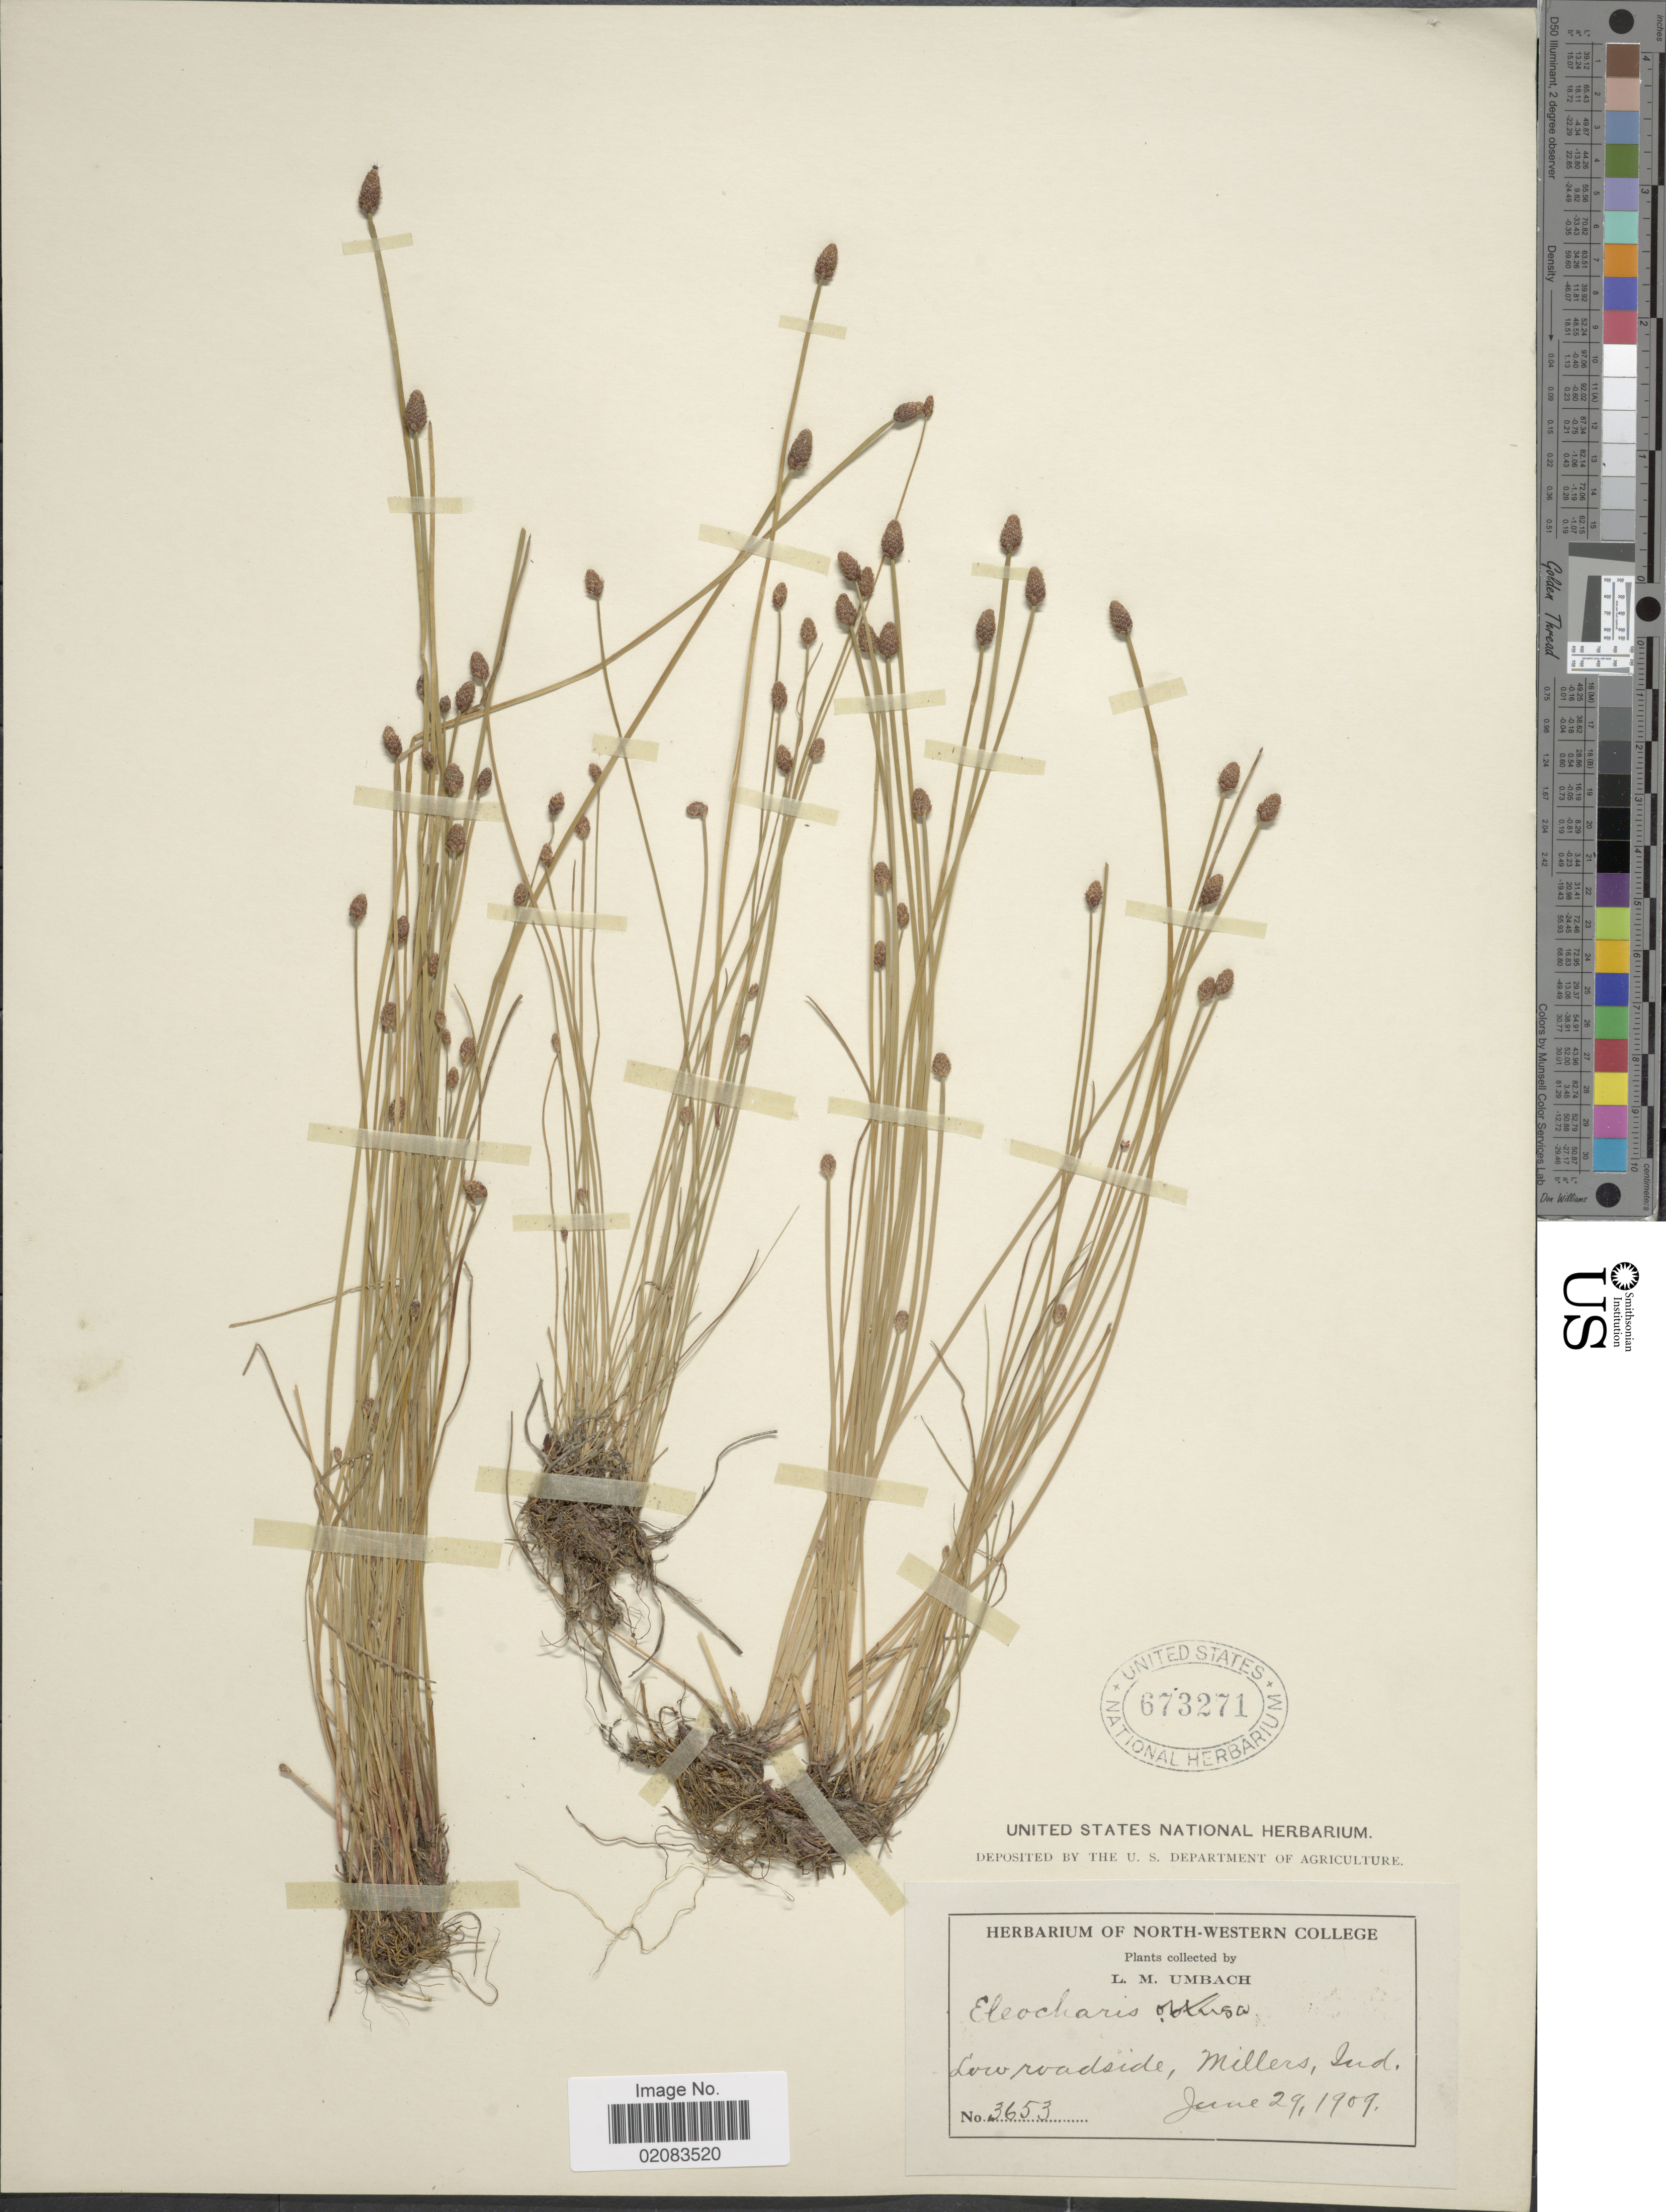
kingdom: Plantae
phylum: Tracheophyta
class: Liliopsida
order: Poales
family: Cyperaceae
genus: Eleocharis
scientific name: Eleocharis obtusa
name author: (Willd.) Schult.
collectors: L. M. Umbach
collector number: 3653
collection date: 1909-06-29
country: United States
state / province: Indiana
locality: Low roadside, Millers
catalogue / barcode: US 673271